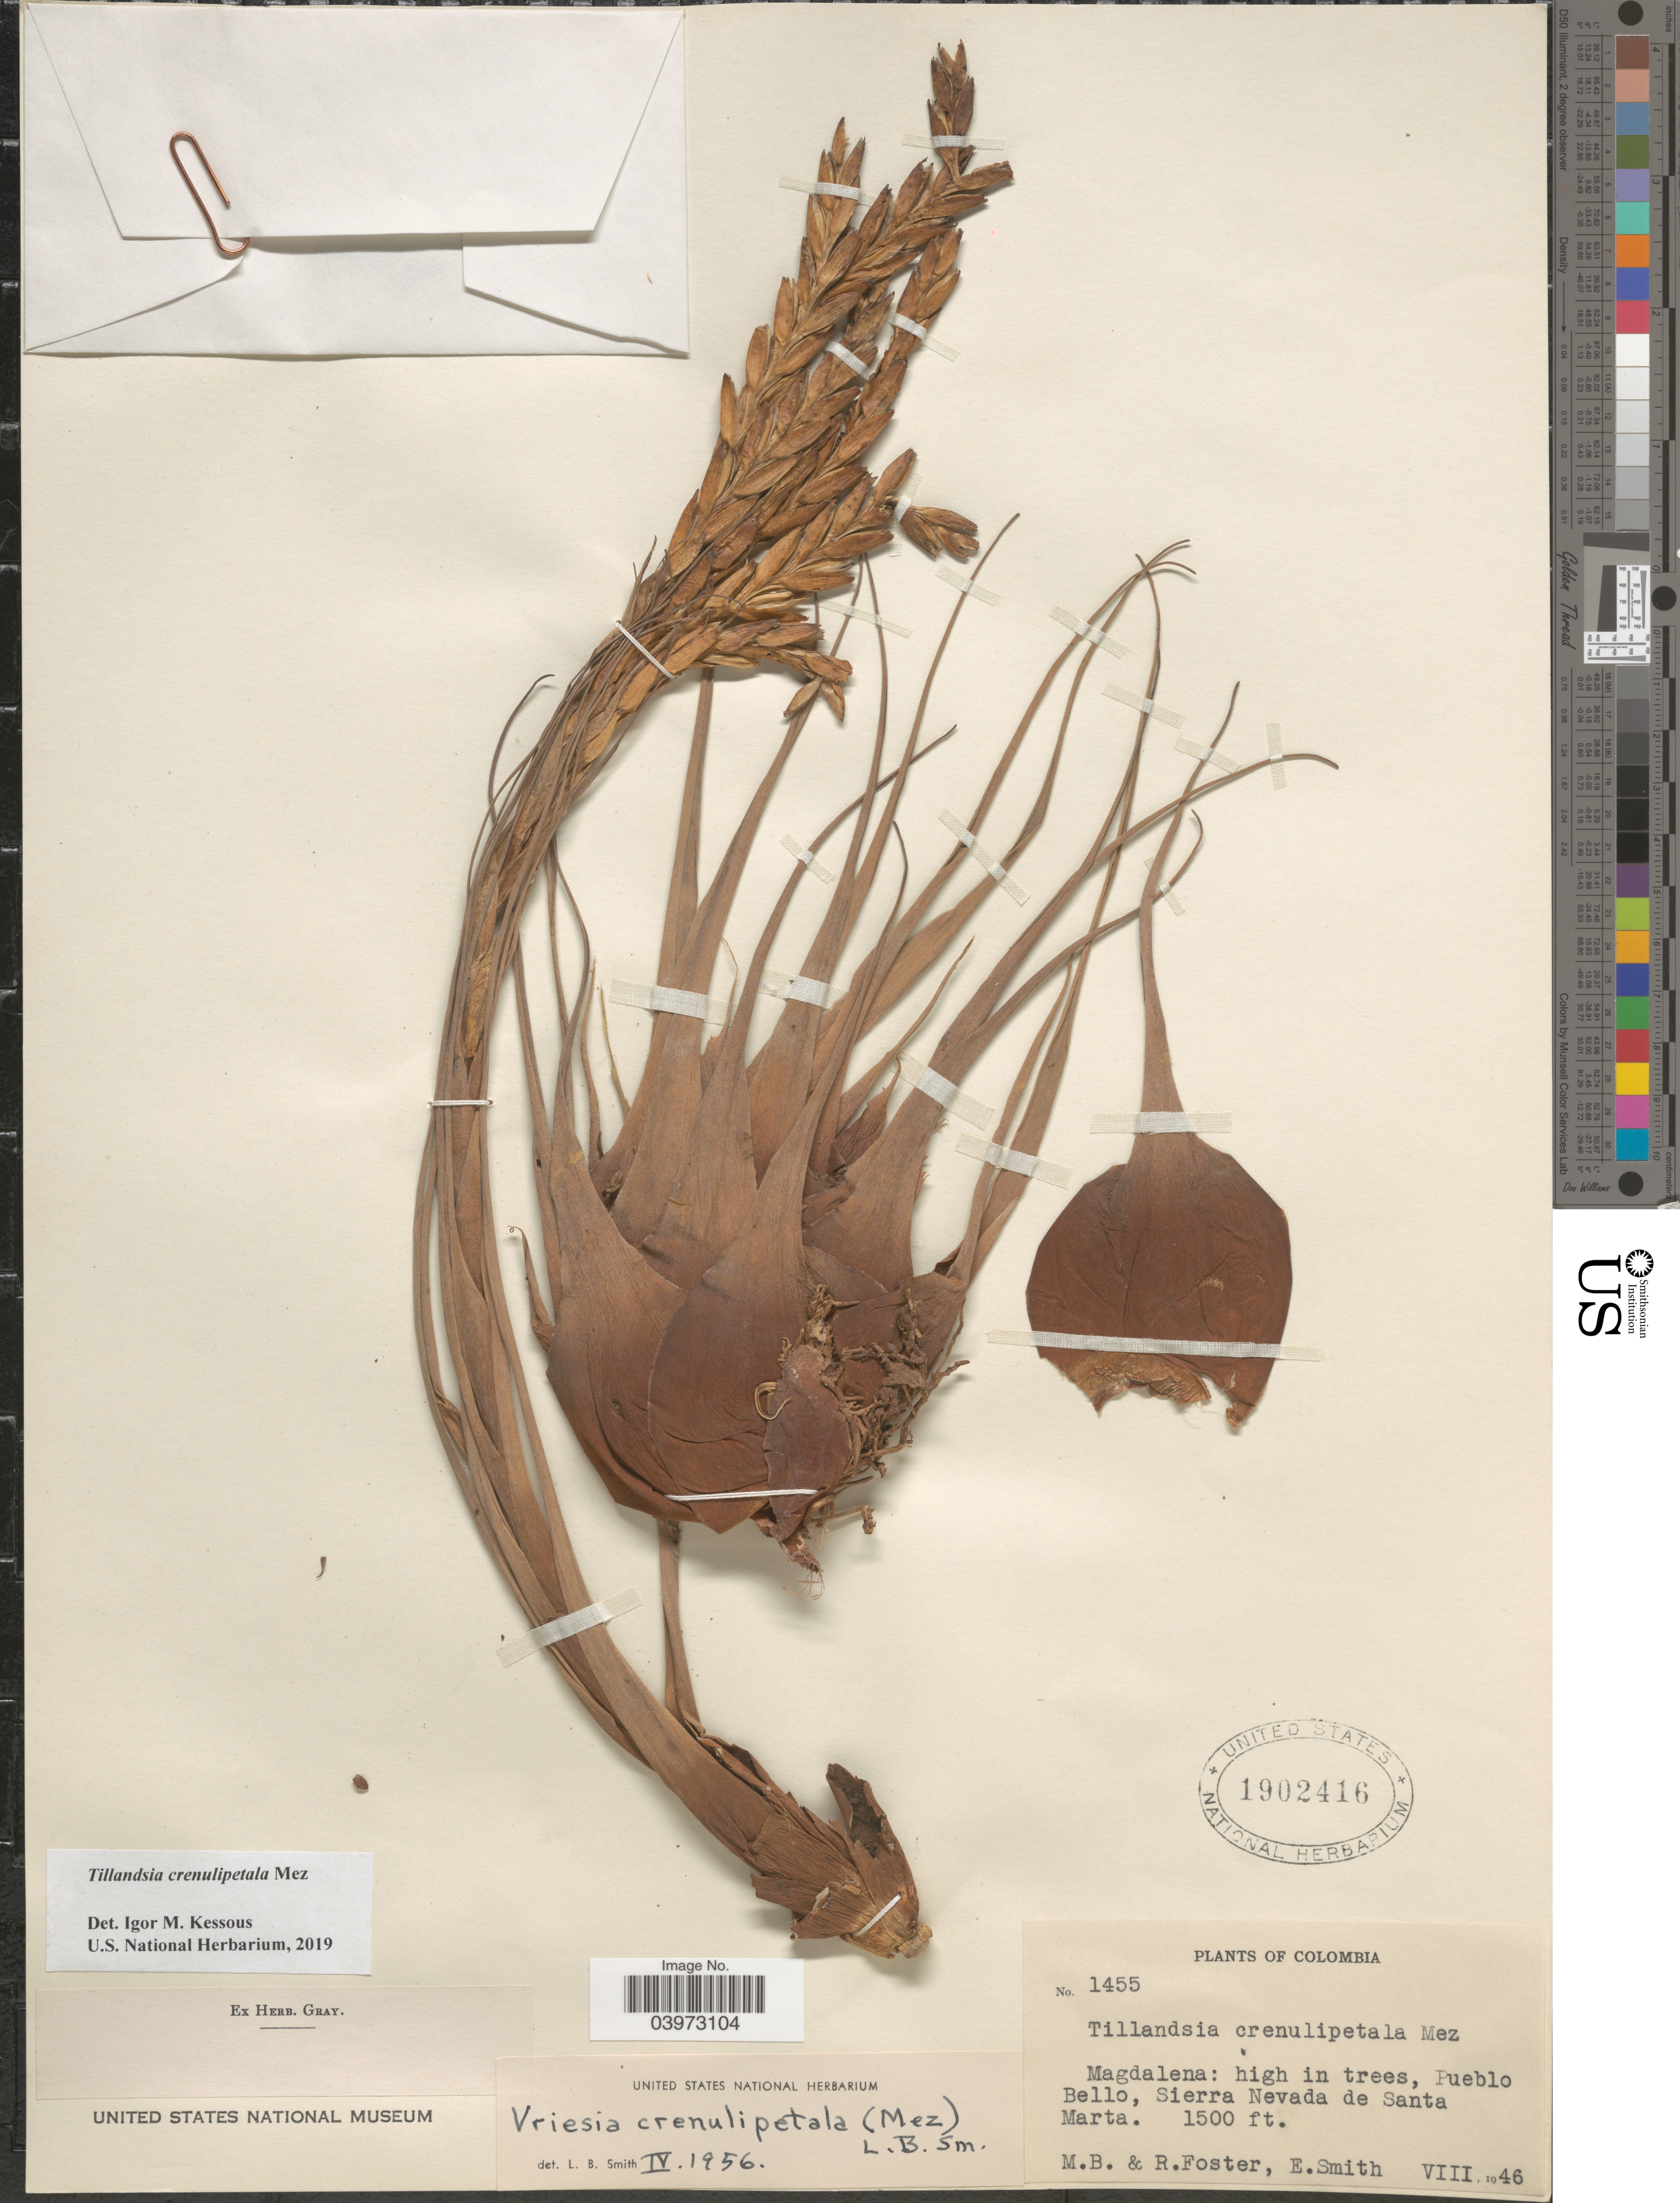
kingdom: Plantae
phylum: Tracheophyta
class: Liliopsida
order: Poales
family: Bromeliaceae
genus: Tillandsia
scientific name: Tillandsia crenulipetala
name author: Mez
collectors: M. B. Foster & R. Foster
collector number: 1455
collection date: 1946-08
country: Colombia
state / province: Magdalena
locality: Pueblo Bello, Sierra Nevada de Santa Marta.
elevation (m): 457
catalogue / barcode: US 1902416